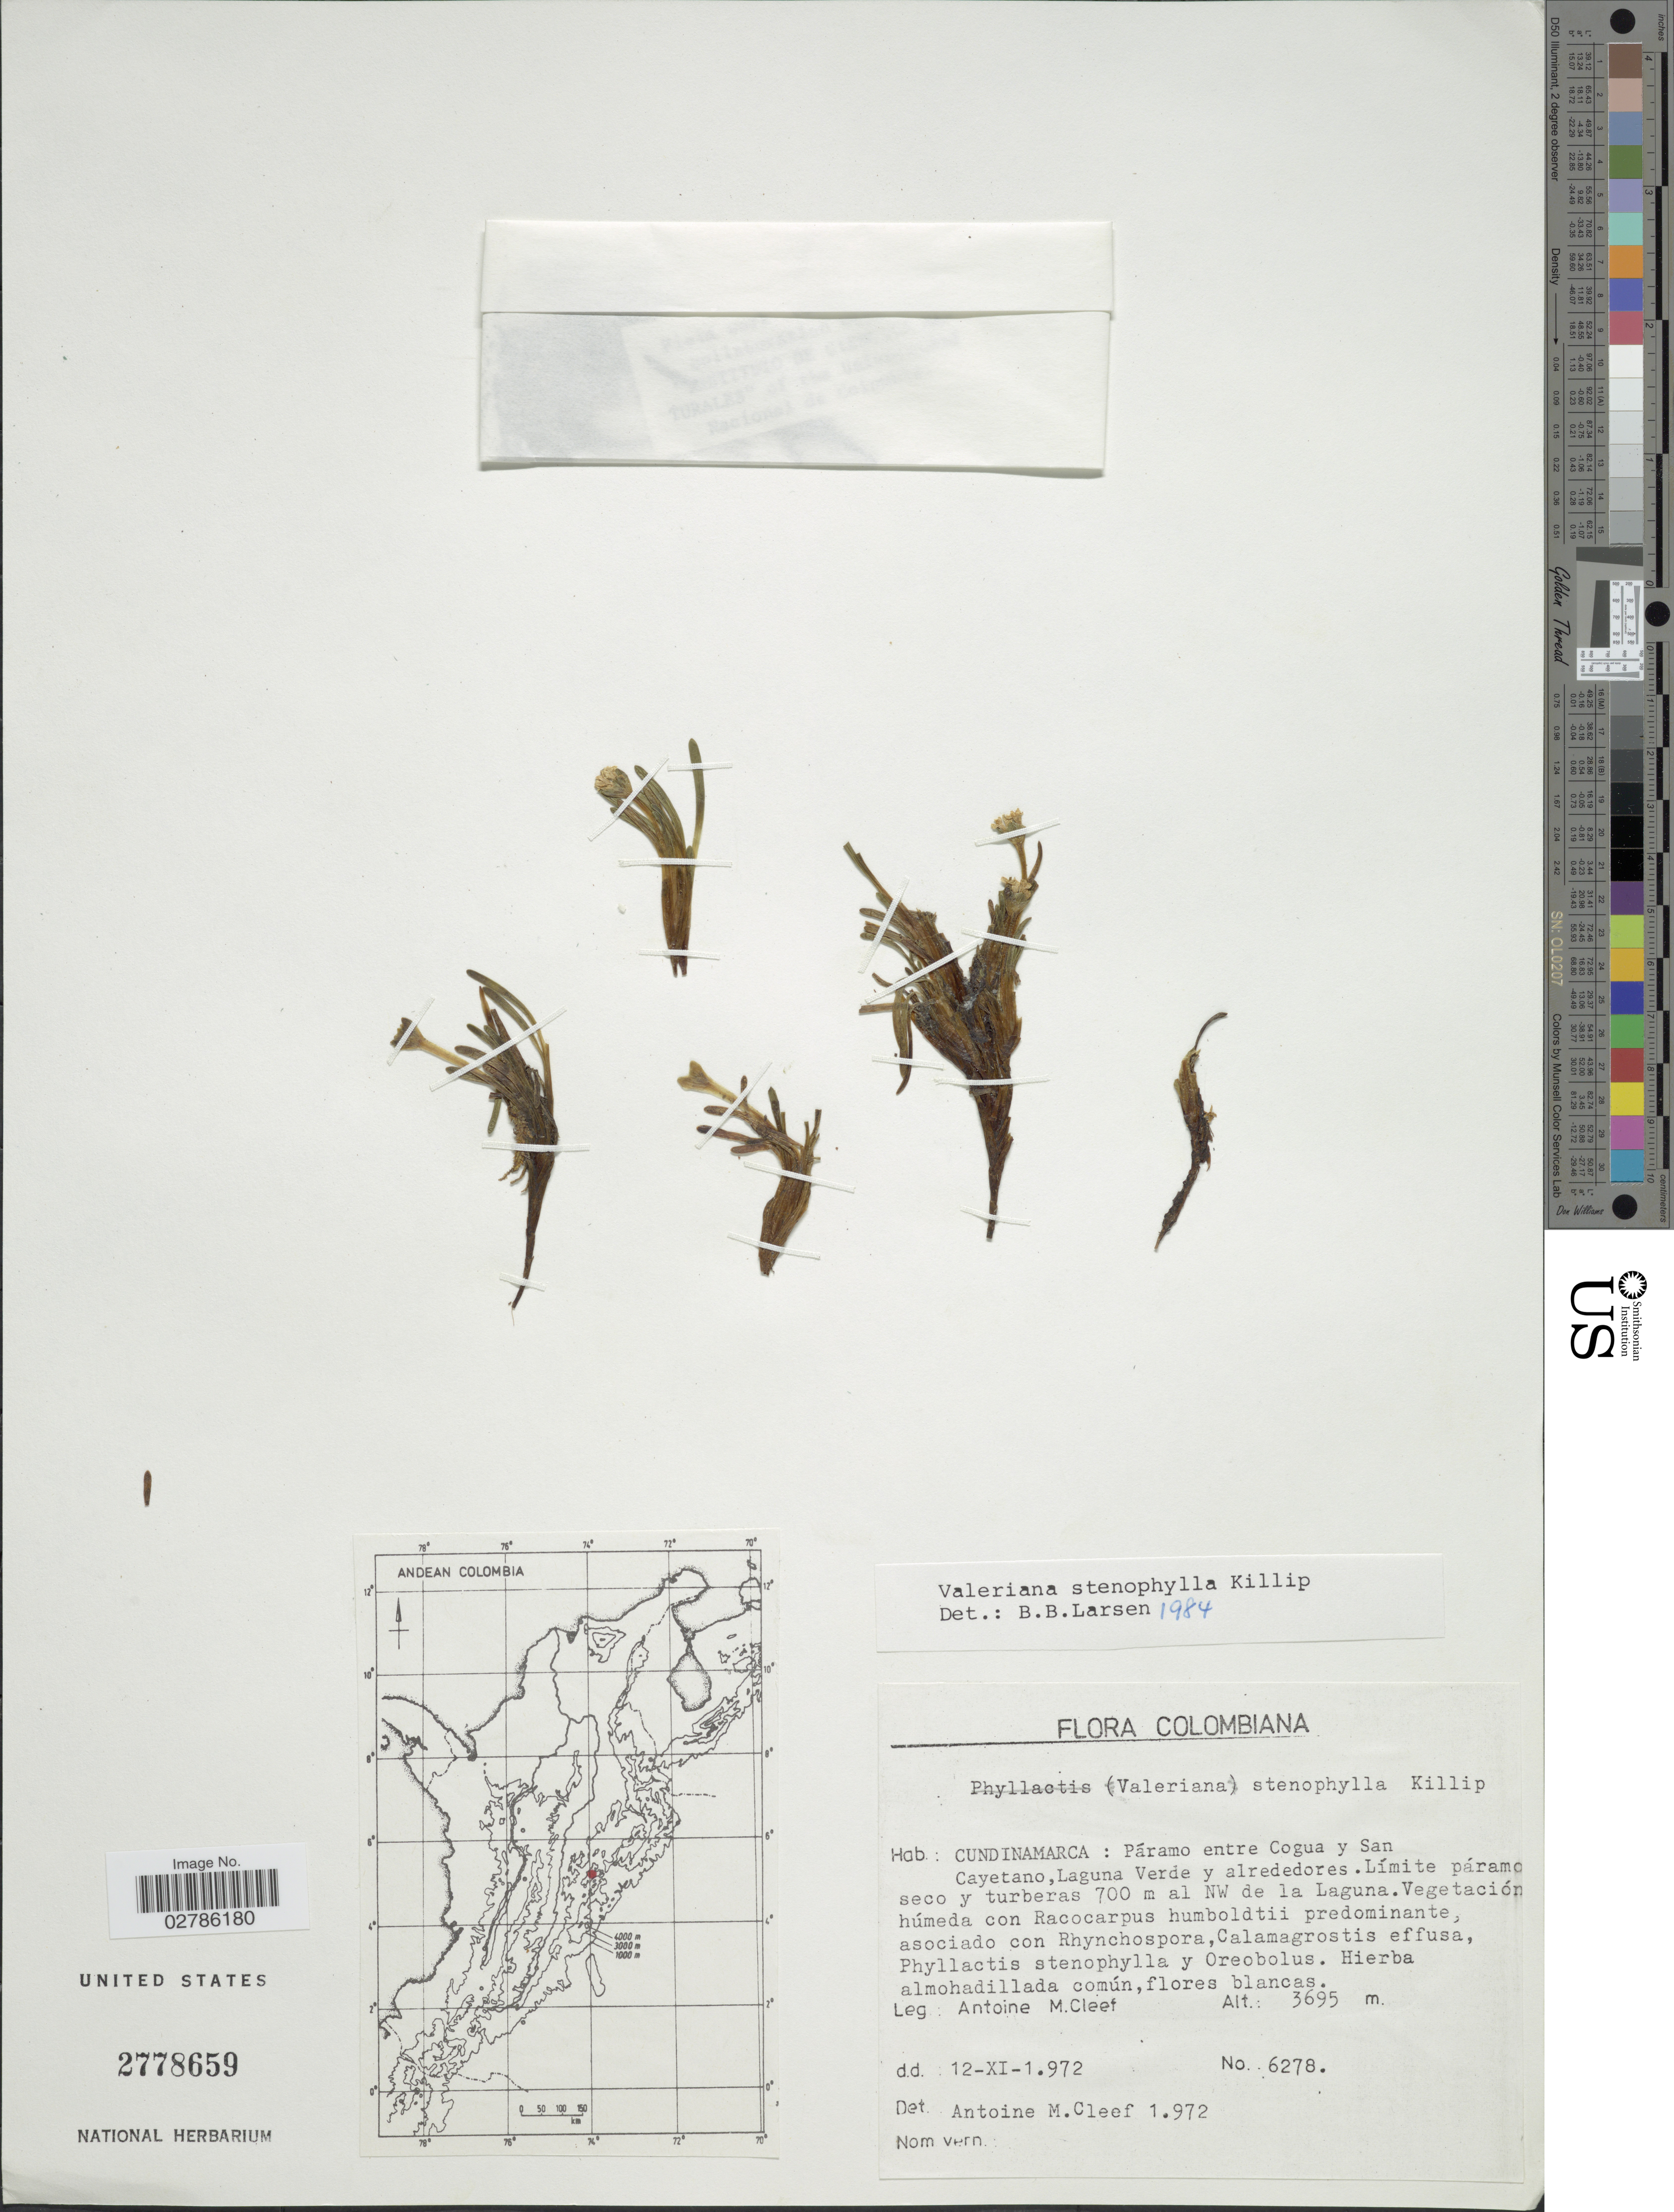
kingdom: Plantae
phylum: Tracheophyta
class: Magnoliopsida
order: Dipsacales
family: Caprifoliaceae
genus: Valeriana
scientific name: Valeriana stenophylla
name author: Killip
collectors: A. M. Cleef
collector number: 6278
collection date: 1972-11-12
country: Colombia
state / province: Cundinamarca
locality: Páramo entre Cogua y San Cayetano, Laguna Verde y alrededores. Límite páramo seco y turberas 700 m al NW de la Laguna.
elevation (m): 3695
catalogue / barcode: US 2778659